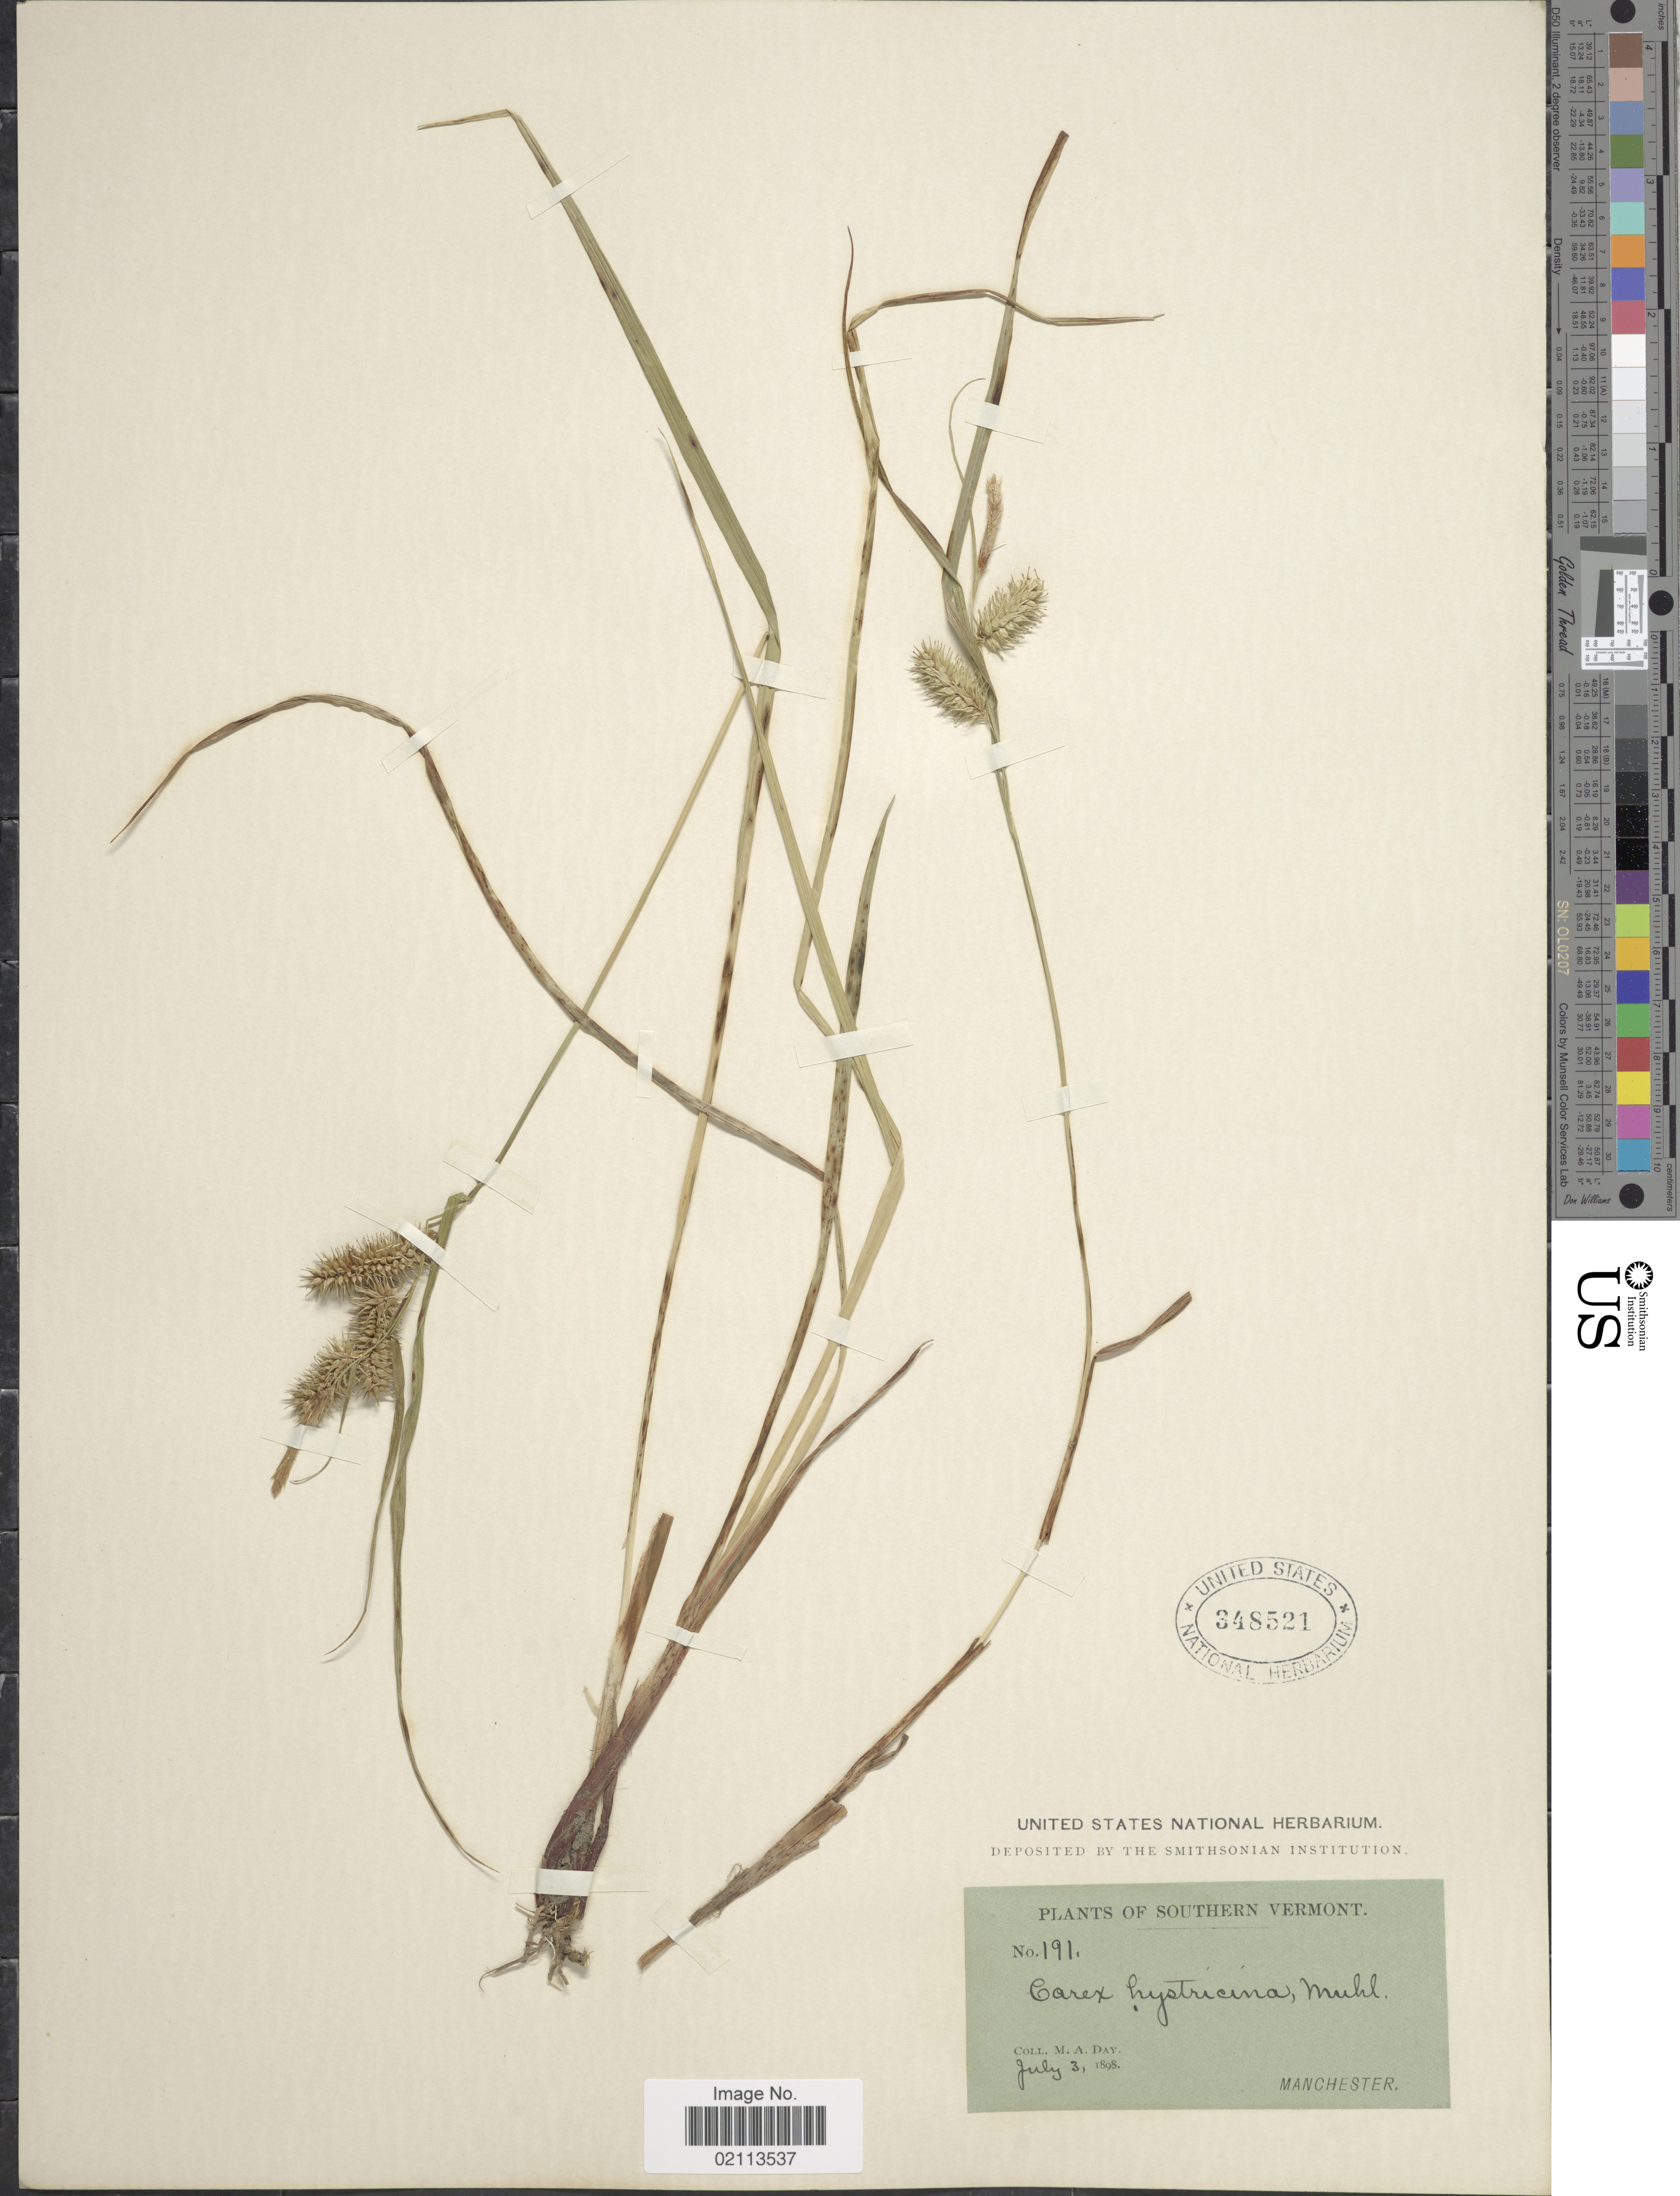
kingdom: Plantae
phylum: Tracheophyta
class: Liliopsida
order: Poales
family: Cyperaceae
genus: Carex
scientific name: Carex hystericina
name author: Muhl. ex Willd.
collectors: M. Day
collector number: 191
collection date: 1898-07-03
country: United States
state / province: Vermont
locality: Southern Vermont, Manchester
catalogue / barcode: US 348521